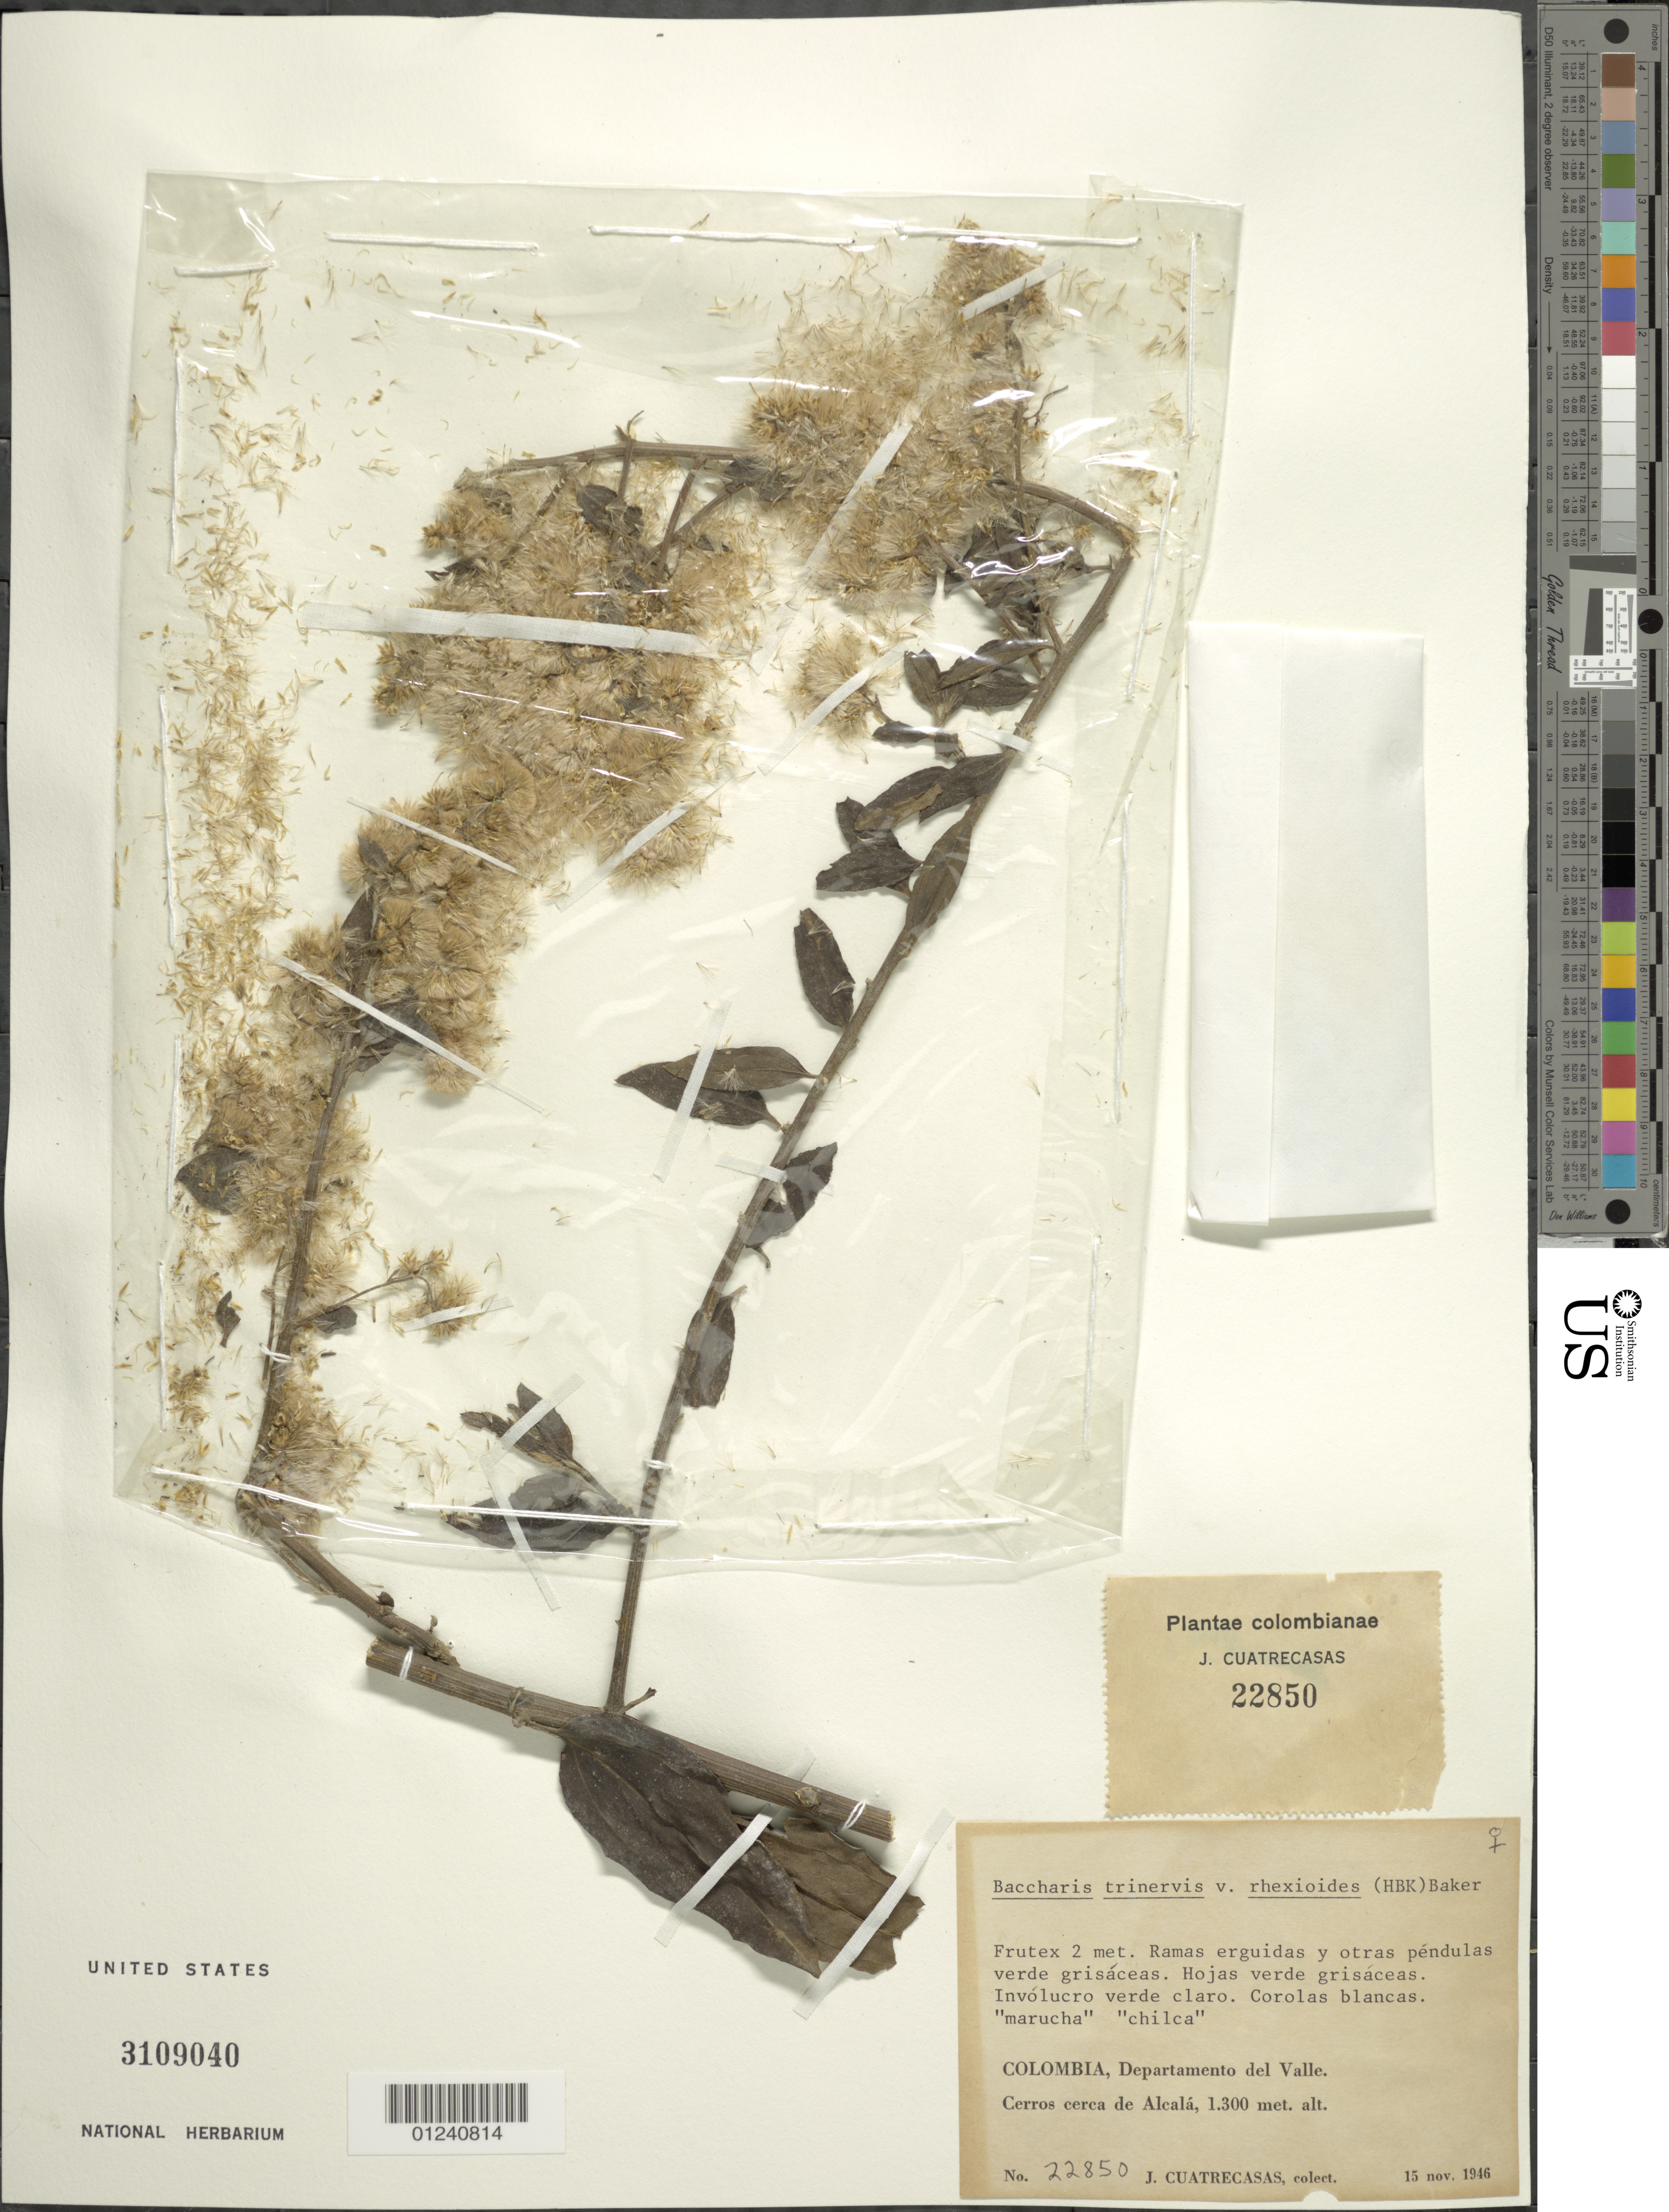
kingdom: Plantae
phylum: Tracheophyta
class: Magnoliopsida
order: Asterales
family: Asteraceae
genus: Baccharis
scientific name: Baccharis trinervis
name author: (Lam.) Pers.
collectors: J. Cuatrecasas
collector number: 22850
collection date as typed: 15 Nov 1946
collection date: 1946-11-15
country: Colombia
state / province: Valle del Cauca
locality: Cerros around Alcalá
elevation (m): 1300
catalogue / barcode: US 3109040